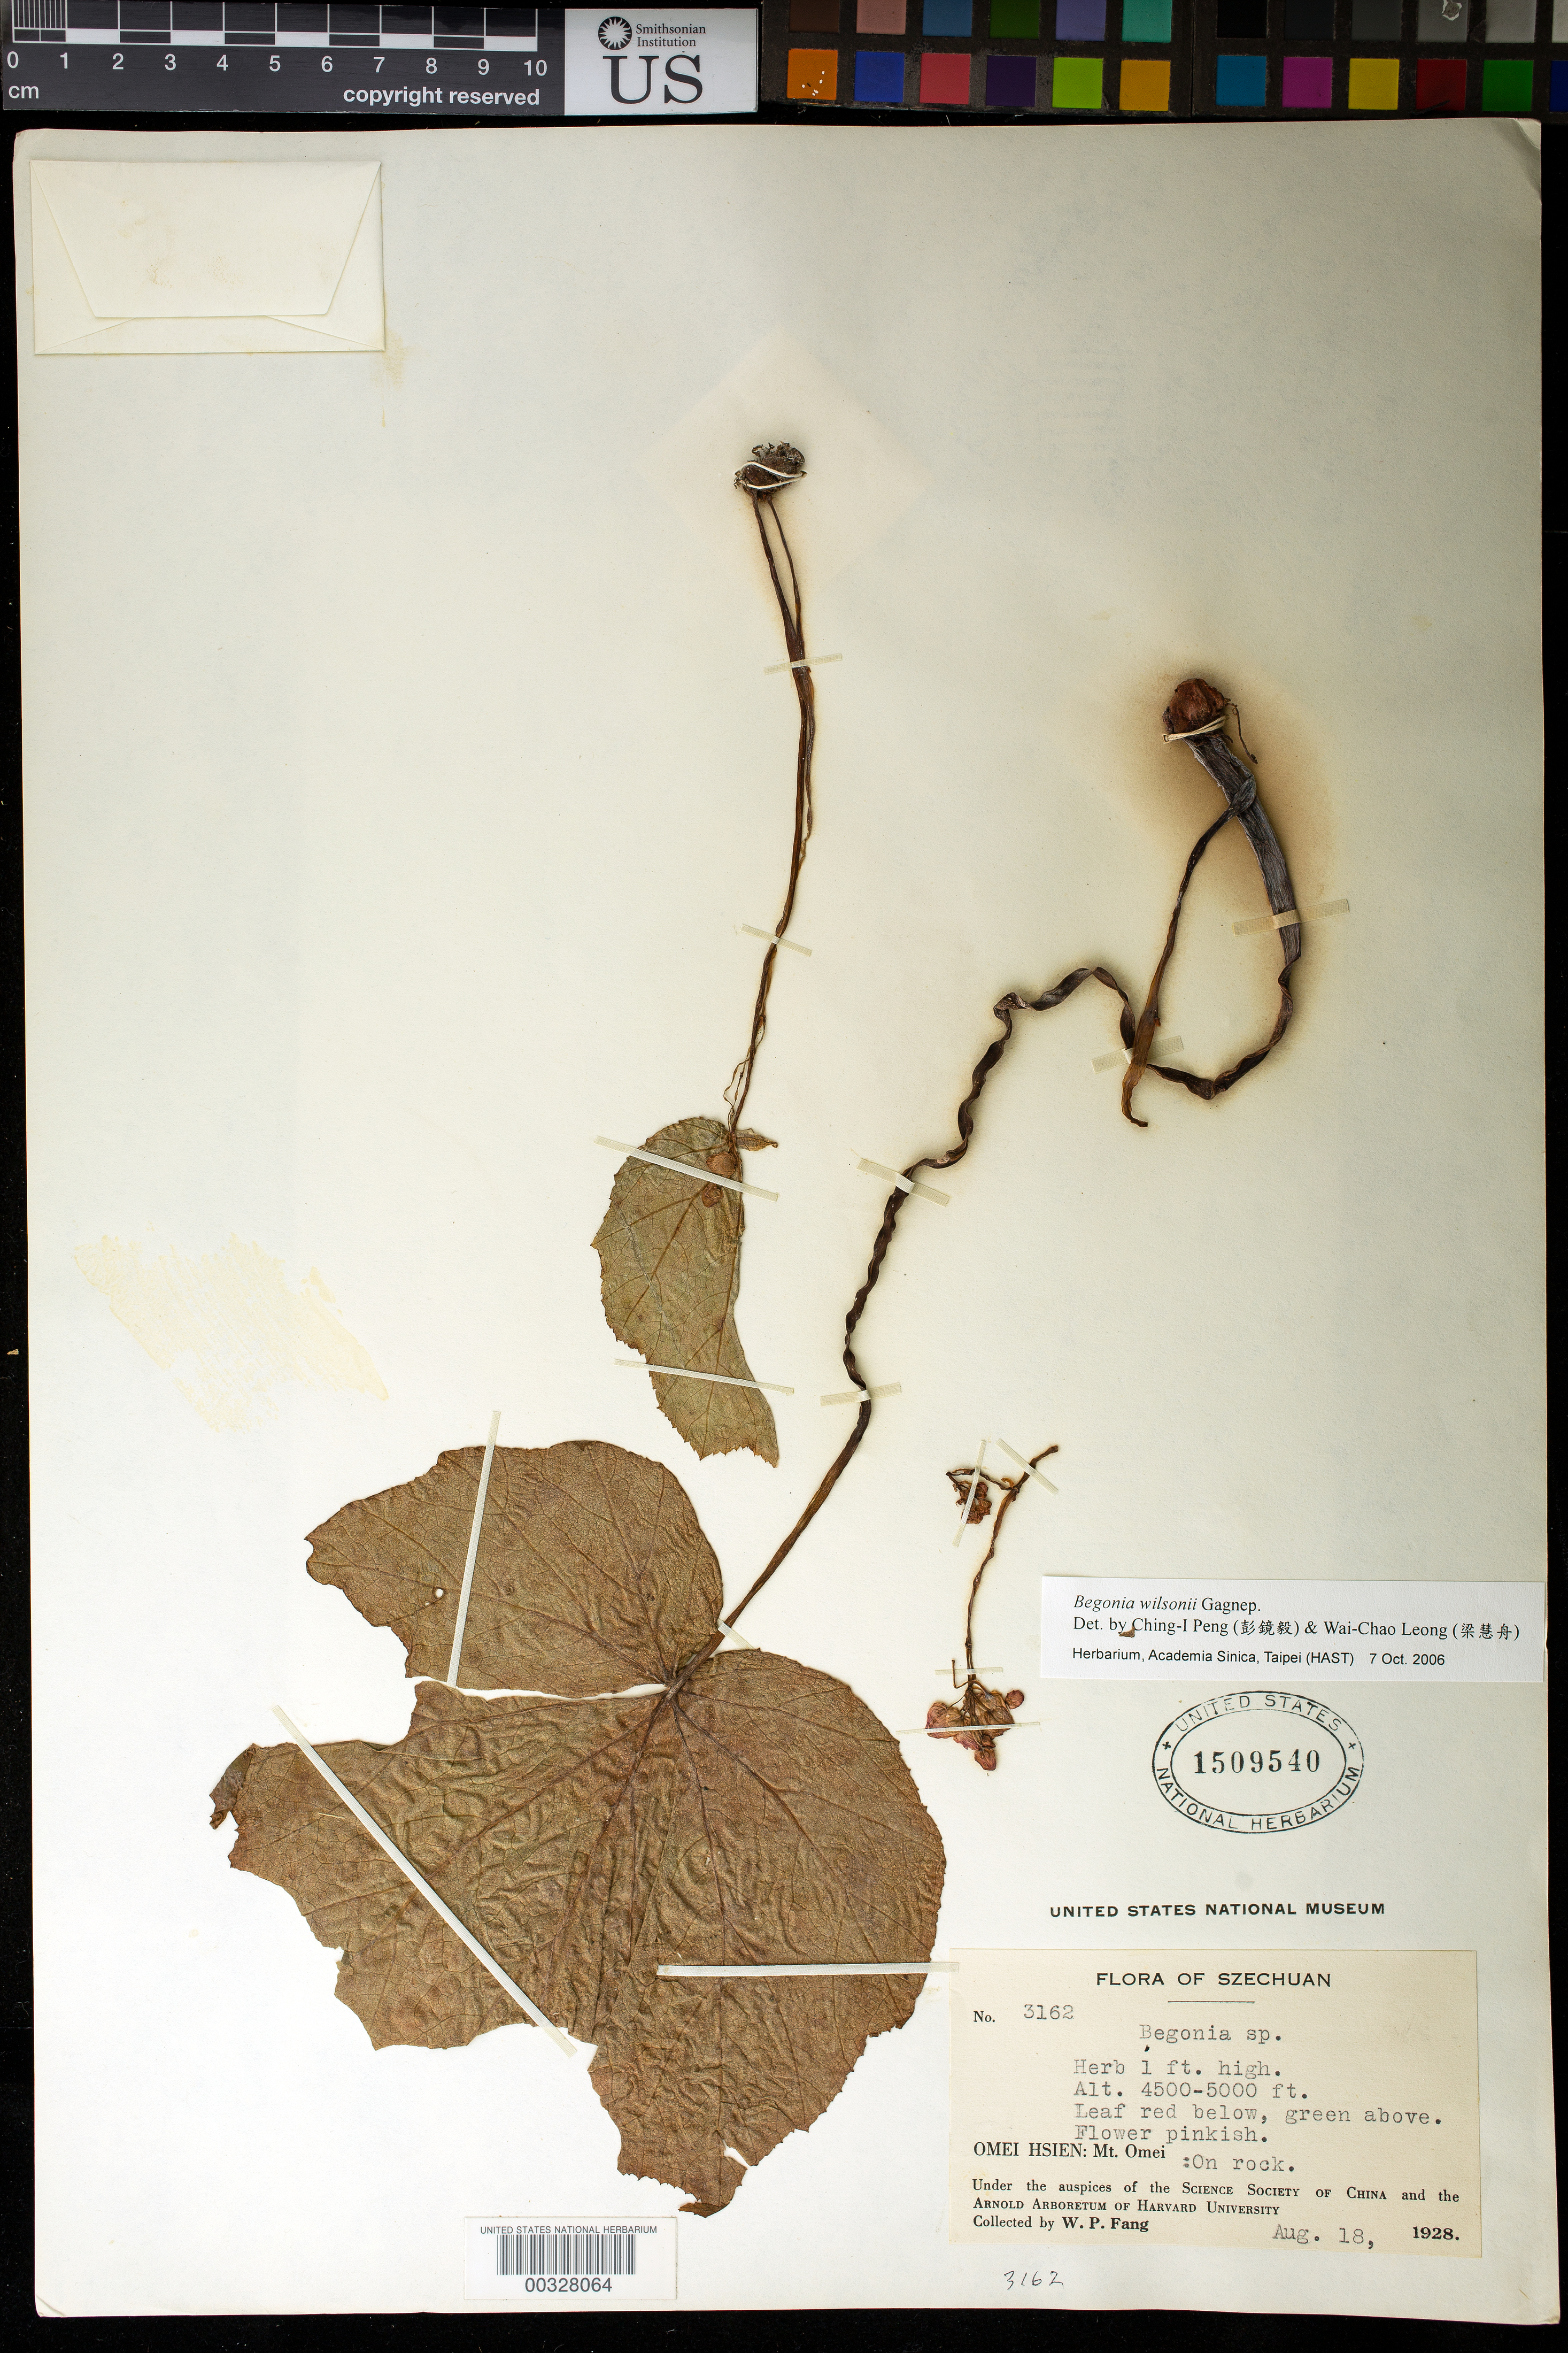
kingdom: Plantae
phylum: Tracheophyta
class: Magnoliopsida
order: Cucurbitales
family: Begoniaceae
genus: Begonia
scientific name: Begonia wilsonii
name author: Gagnep.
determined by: Peng, Ching-I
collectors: W. P. Fang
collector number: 3162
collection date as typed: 18 Aug 1928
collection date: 1928-08-18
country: China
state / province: Sichuan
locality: Omei hsien, mt. omei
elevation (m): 1372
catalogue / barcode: US 1509540